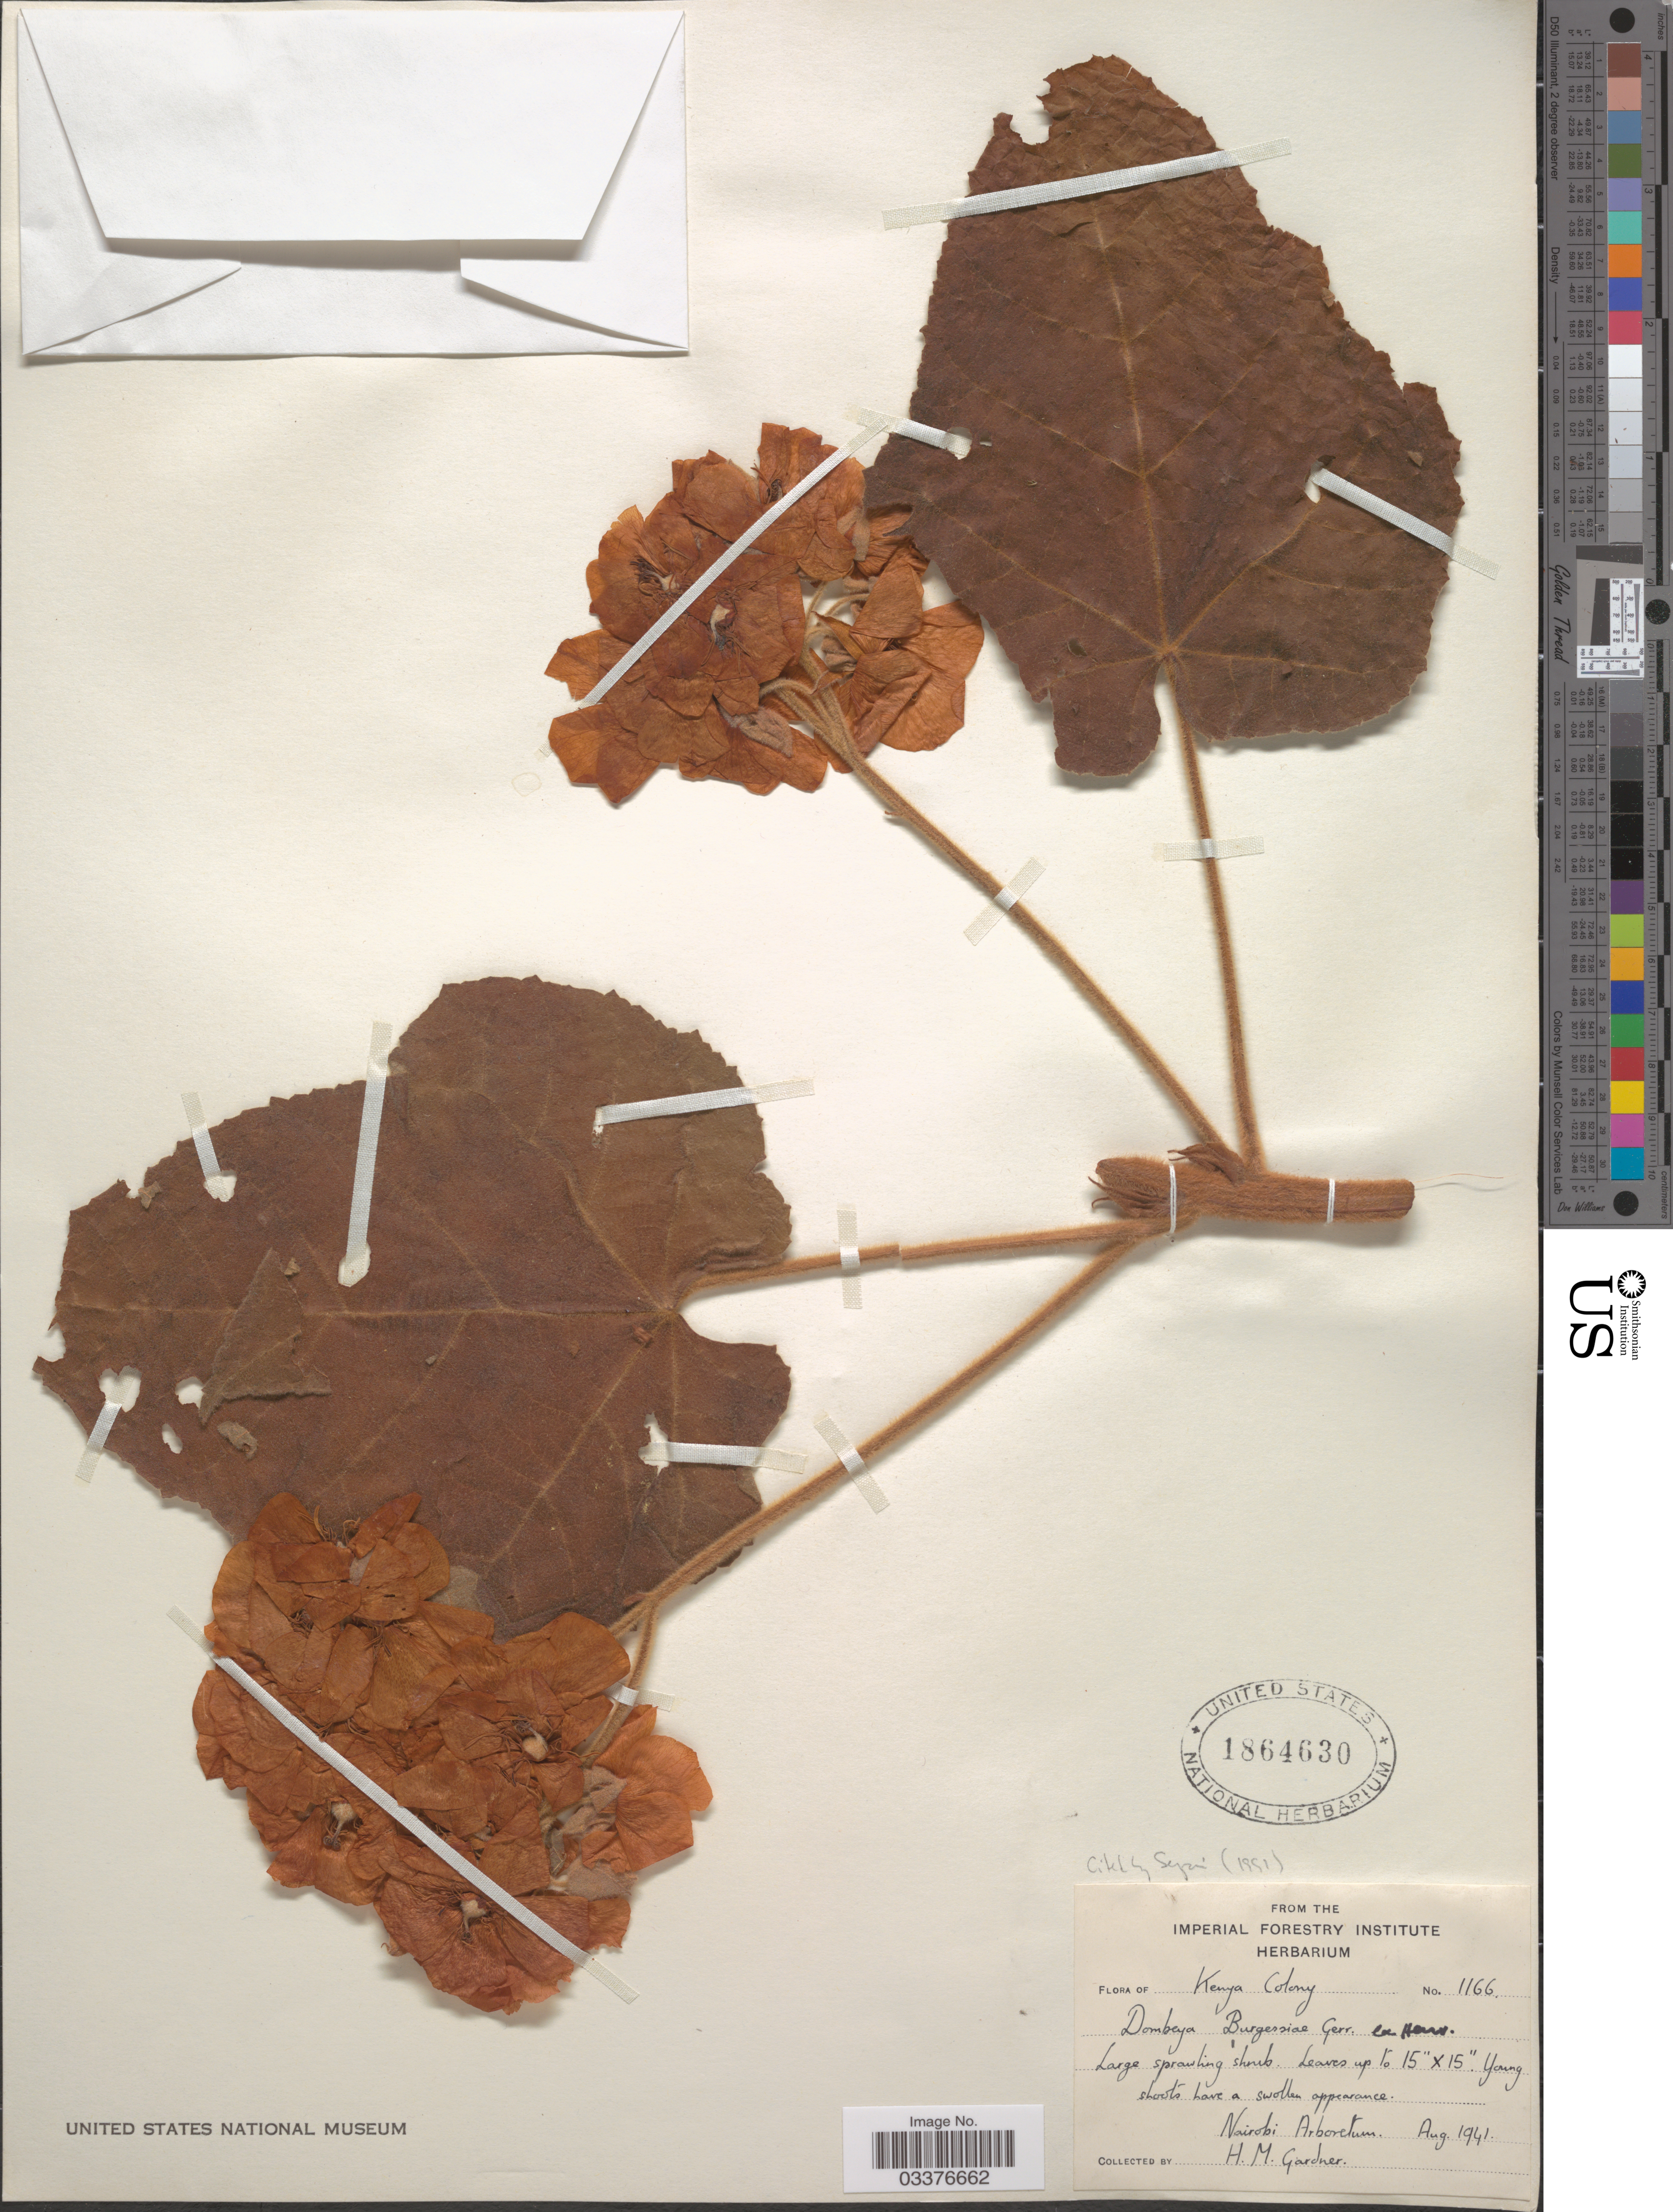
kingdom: Plantae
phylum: Tracheophyta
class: Magnoliopsida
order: Malvales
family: Malvaceae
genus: Dombeya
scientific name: Dombeya burgessiae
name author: Gerrard ex Harv.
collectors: H. M. Gardner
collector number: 1166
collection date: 1941-08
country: Kenya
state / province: Nairobi Area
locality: Kenya Colony. Nairobi Arboretum.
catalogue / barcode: US 1864630